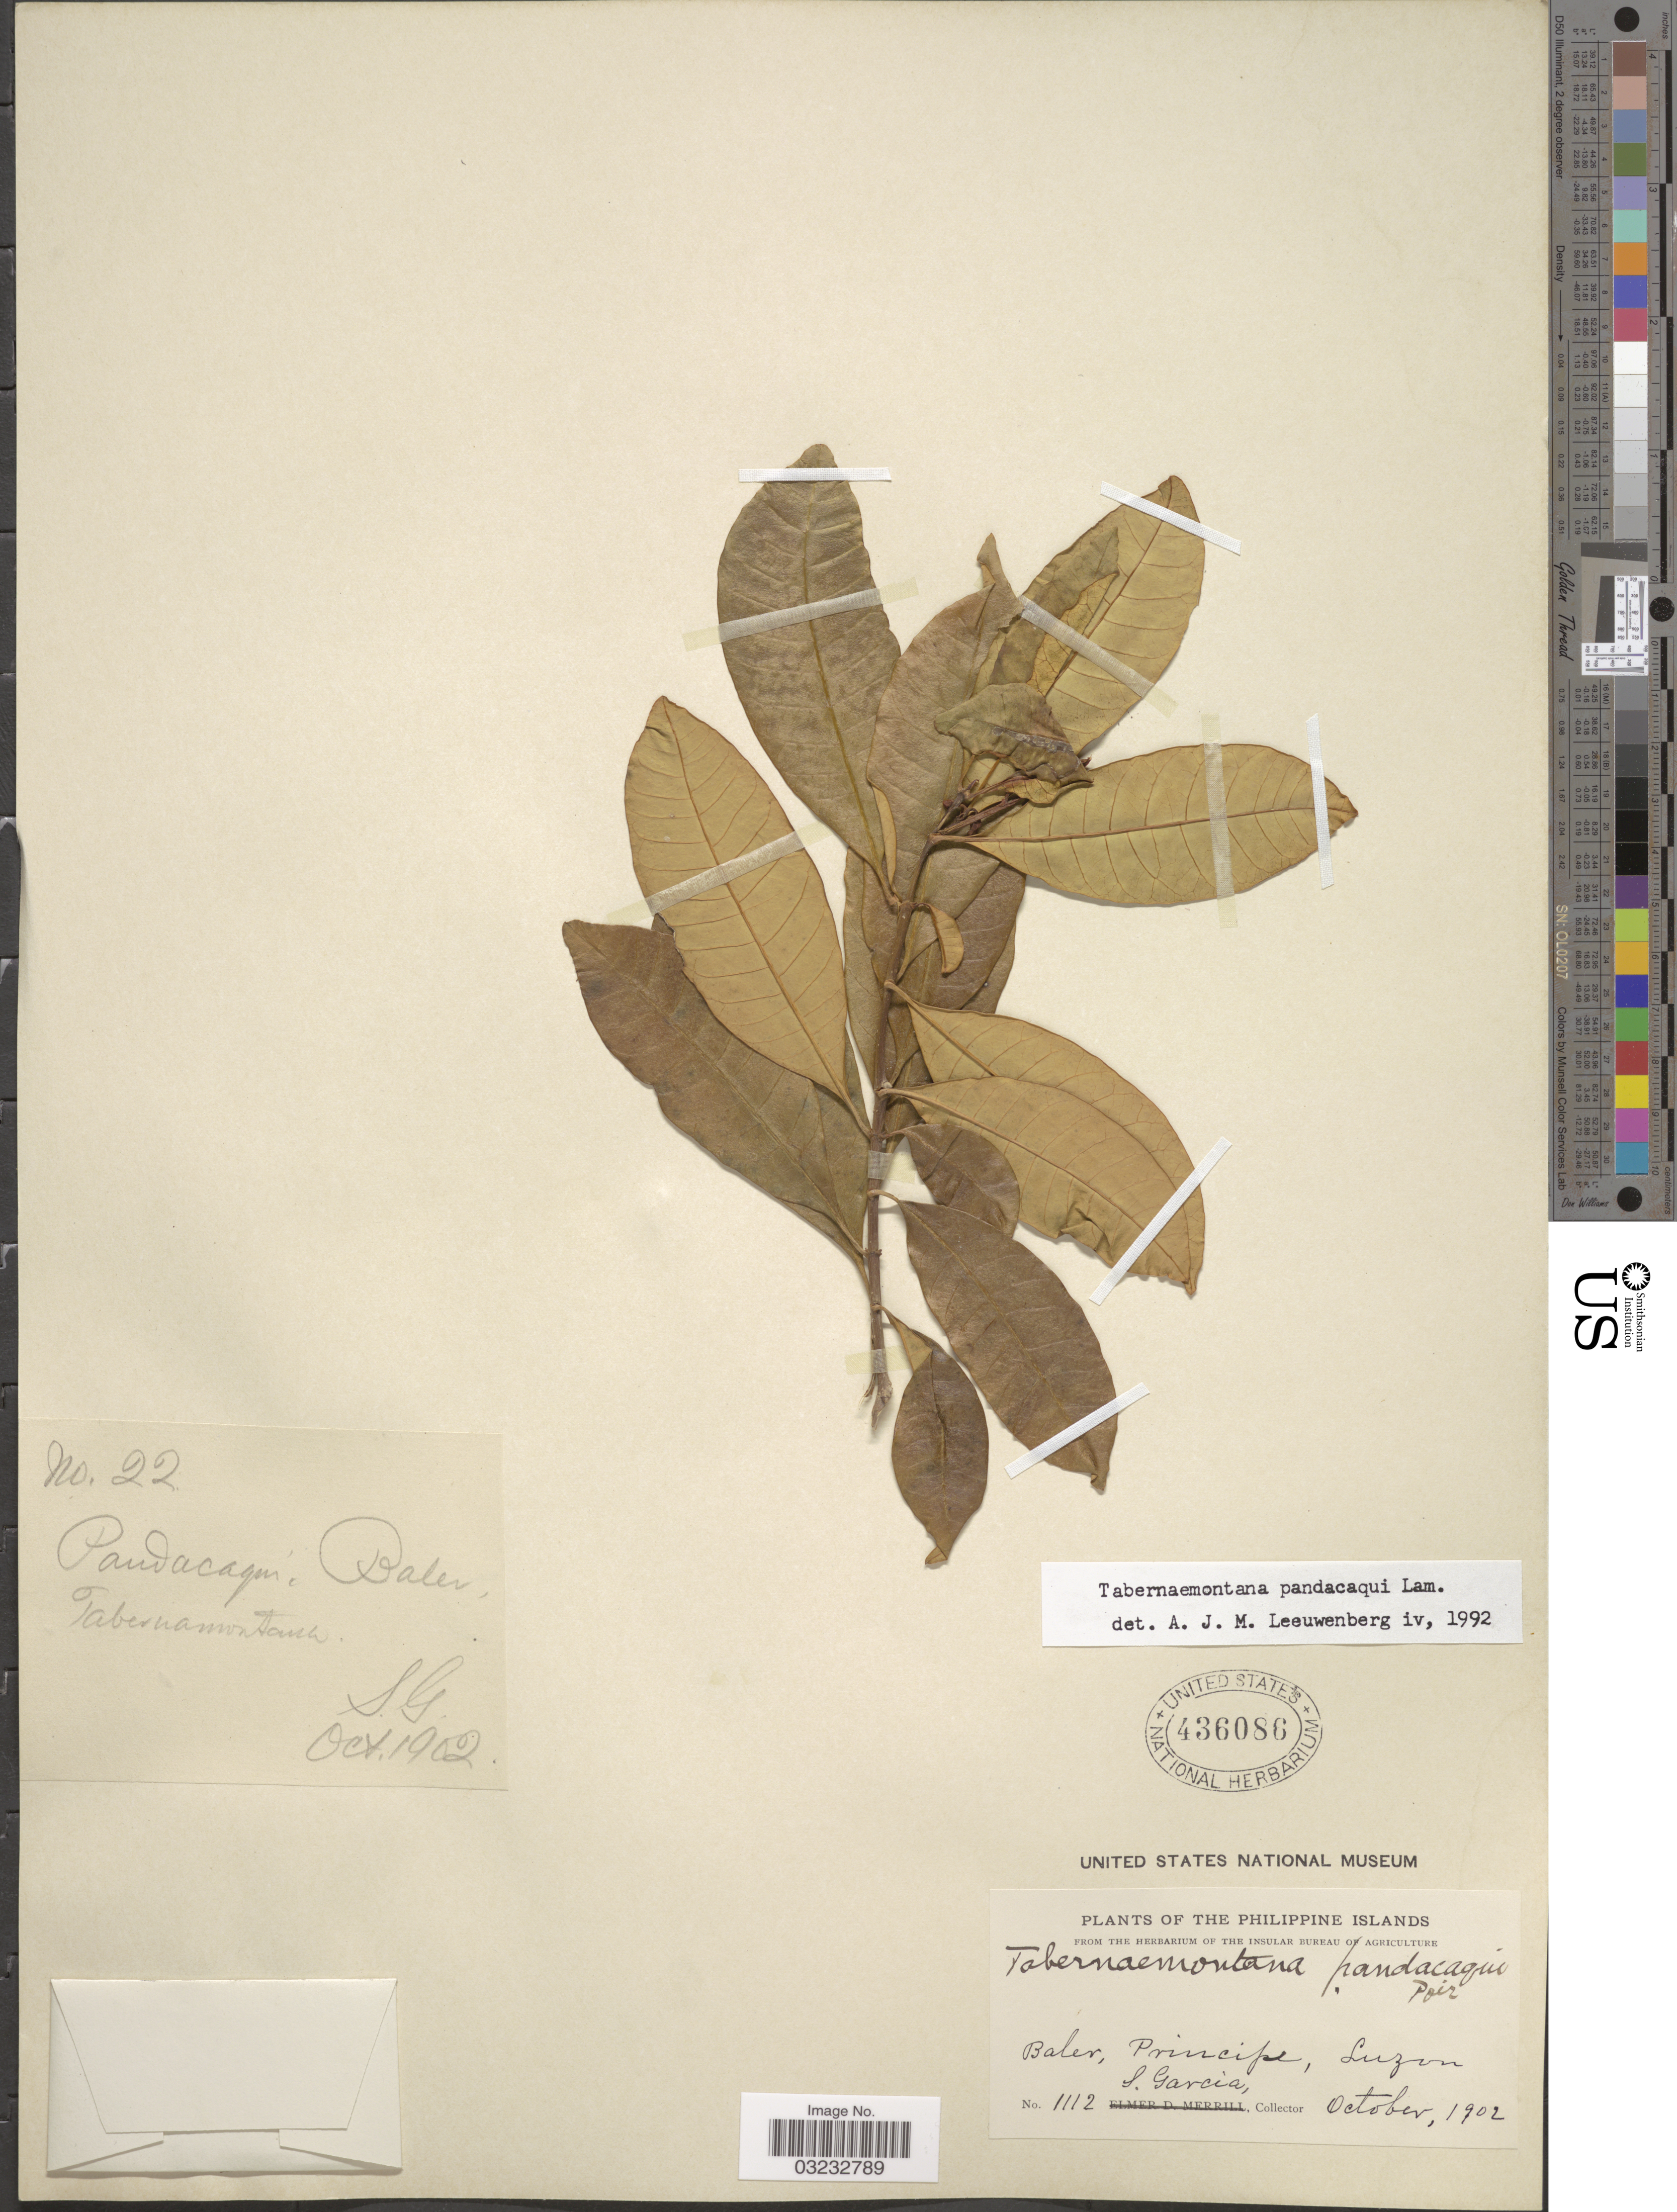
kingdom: Plantae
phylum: Tracheophyta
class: Magnoliopsida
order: Gentianales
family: Apocynaceae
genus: Tabernaemontana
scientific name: Tabernaemontana pandacaqui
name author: Poir.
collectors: S. Garcia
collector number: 1112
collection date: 1902-10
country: Philippines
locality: Philippine Islands. Baler, Principe, Luzon.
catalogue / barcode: US 436086